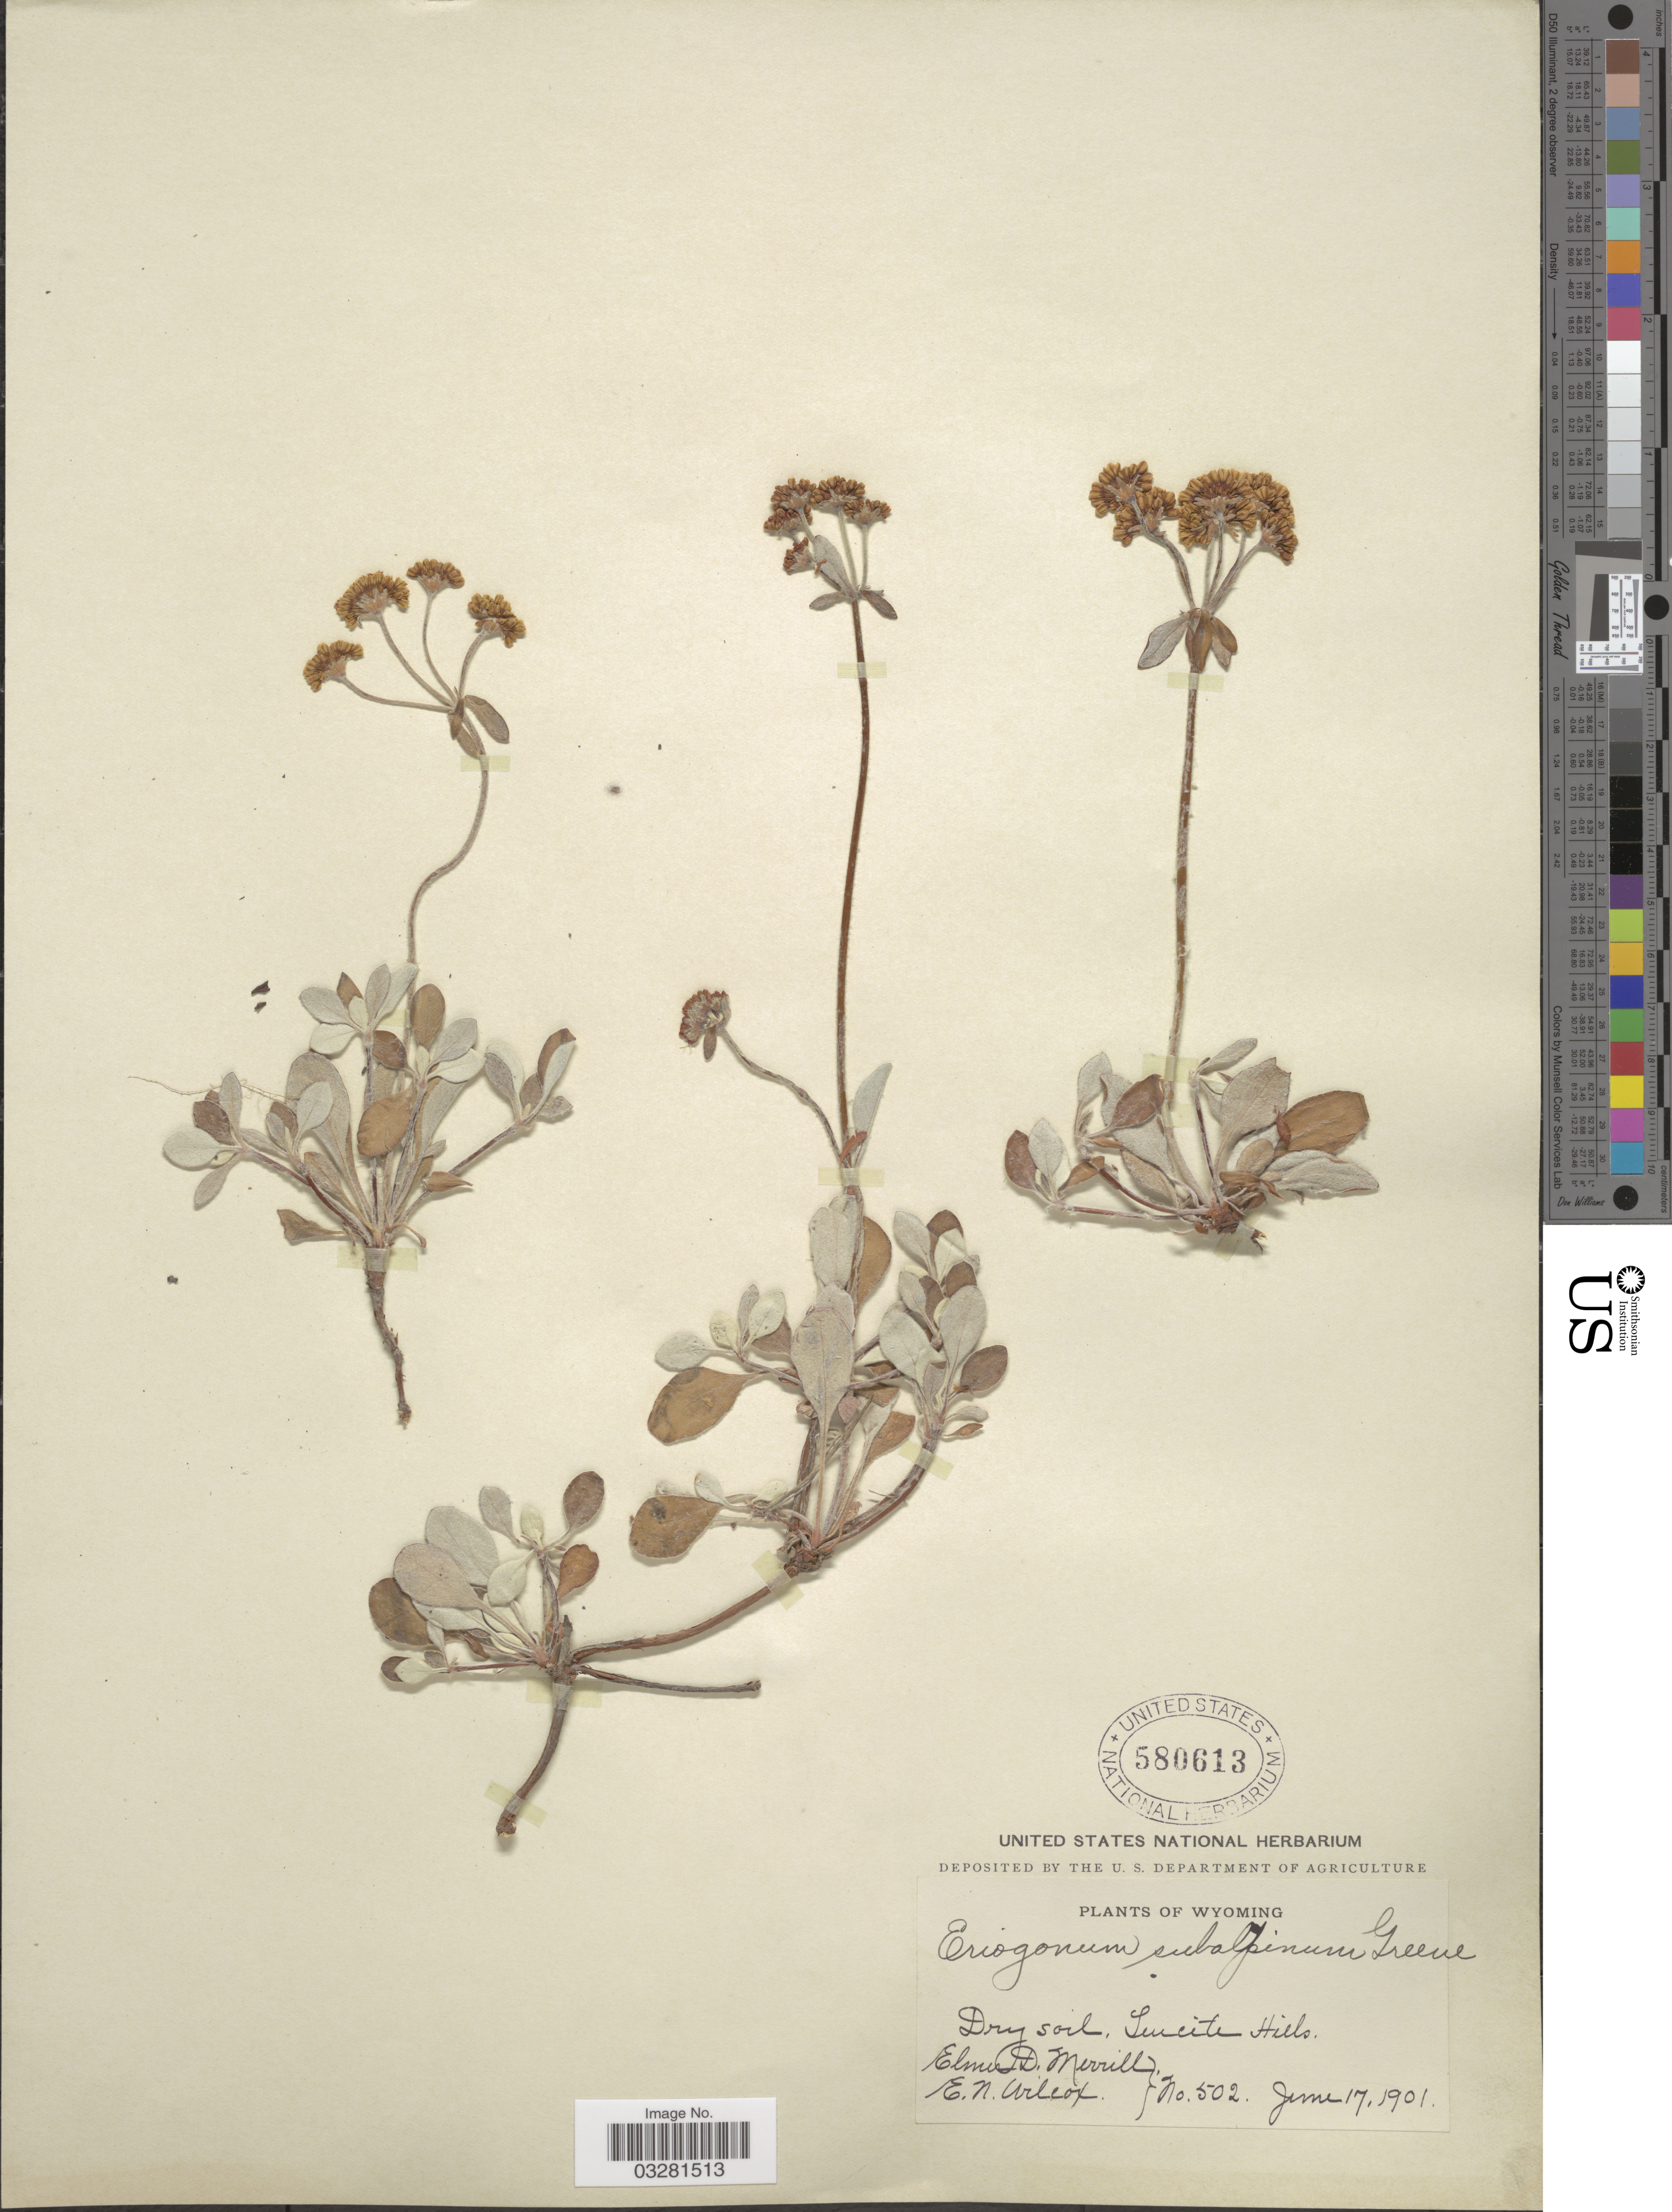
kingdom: Plantae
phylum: Tracheophyta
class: Magnoliopsida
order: Caryophyllales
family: Polygonaceae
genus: Eriogonum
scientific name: Eriogonum umbellatum var. umbellatum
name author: Torr.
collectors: E. D. Merrill & E. Wilcox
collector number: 502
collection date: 1901-06-17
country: United States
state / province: Wyoming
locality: Leucite Hills.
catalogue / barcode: US 580613